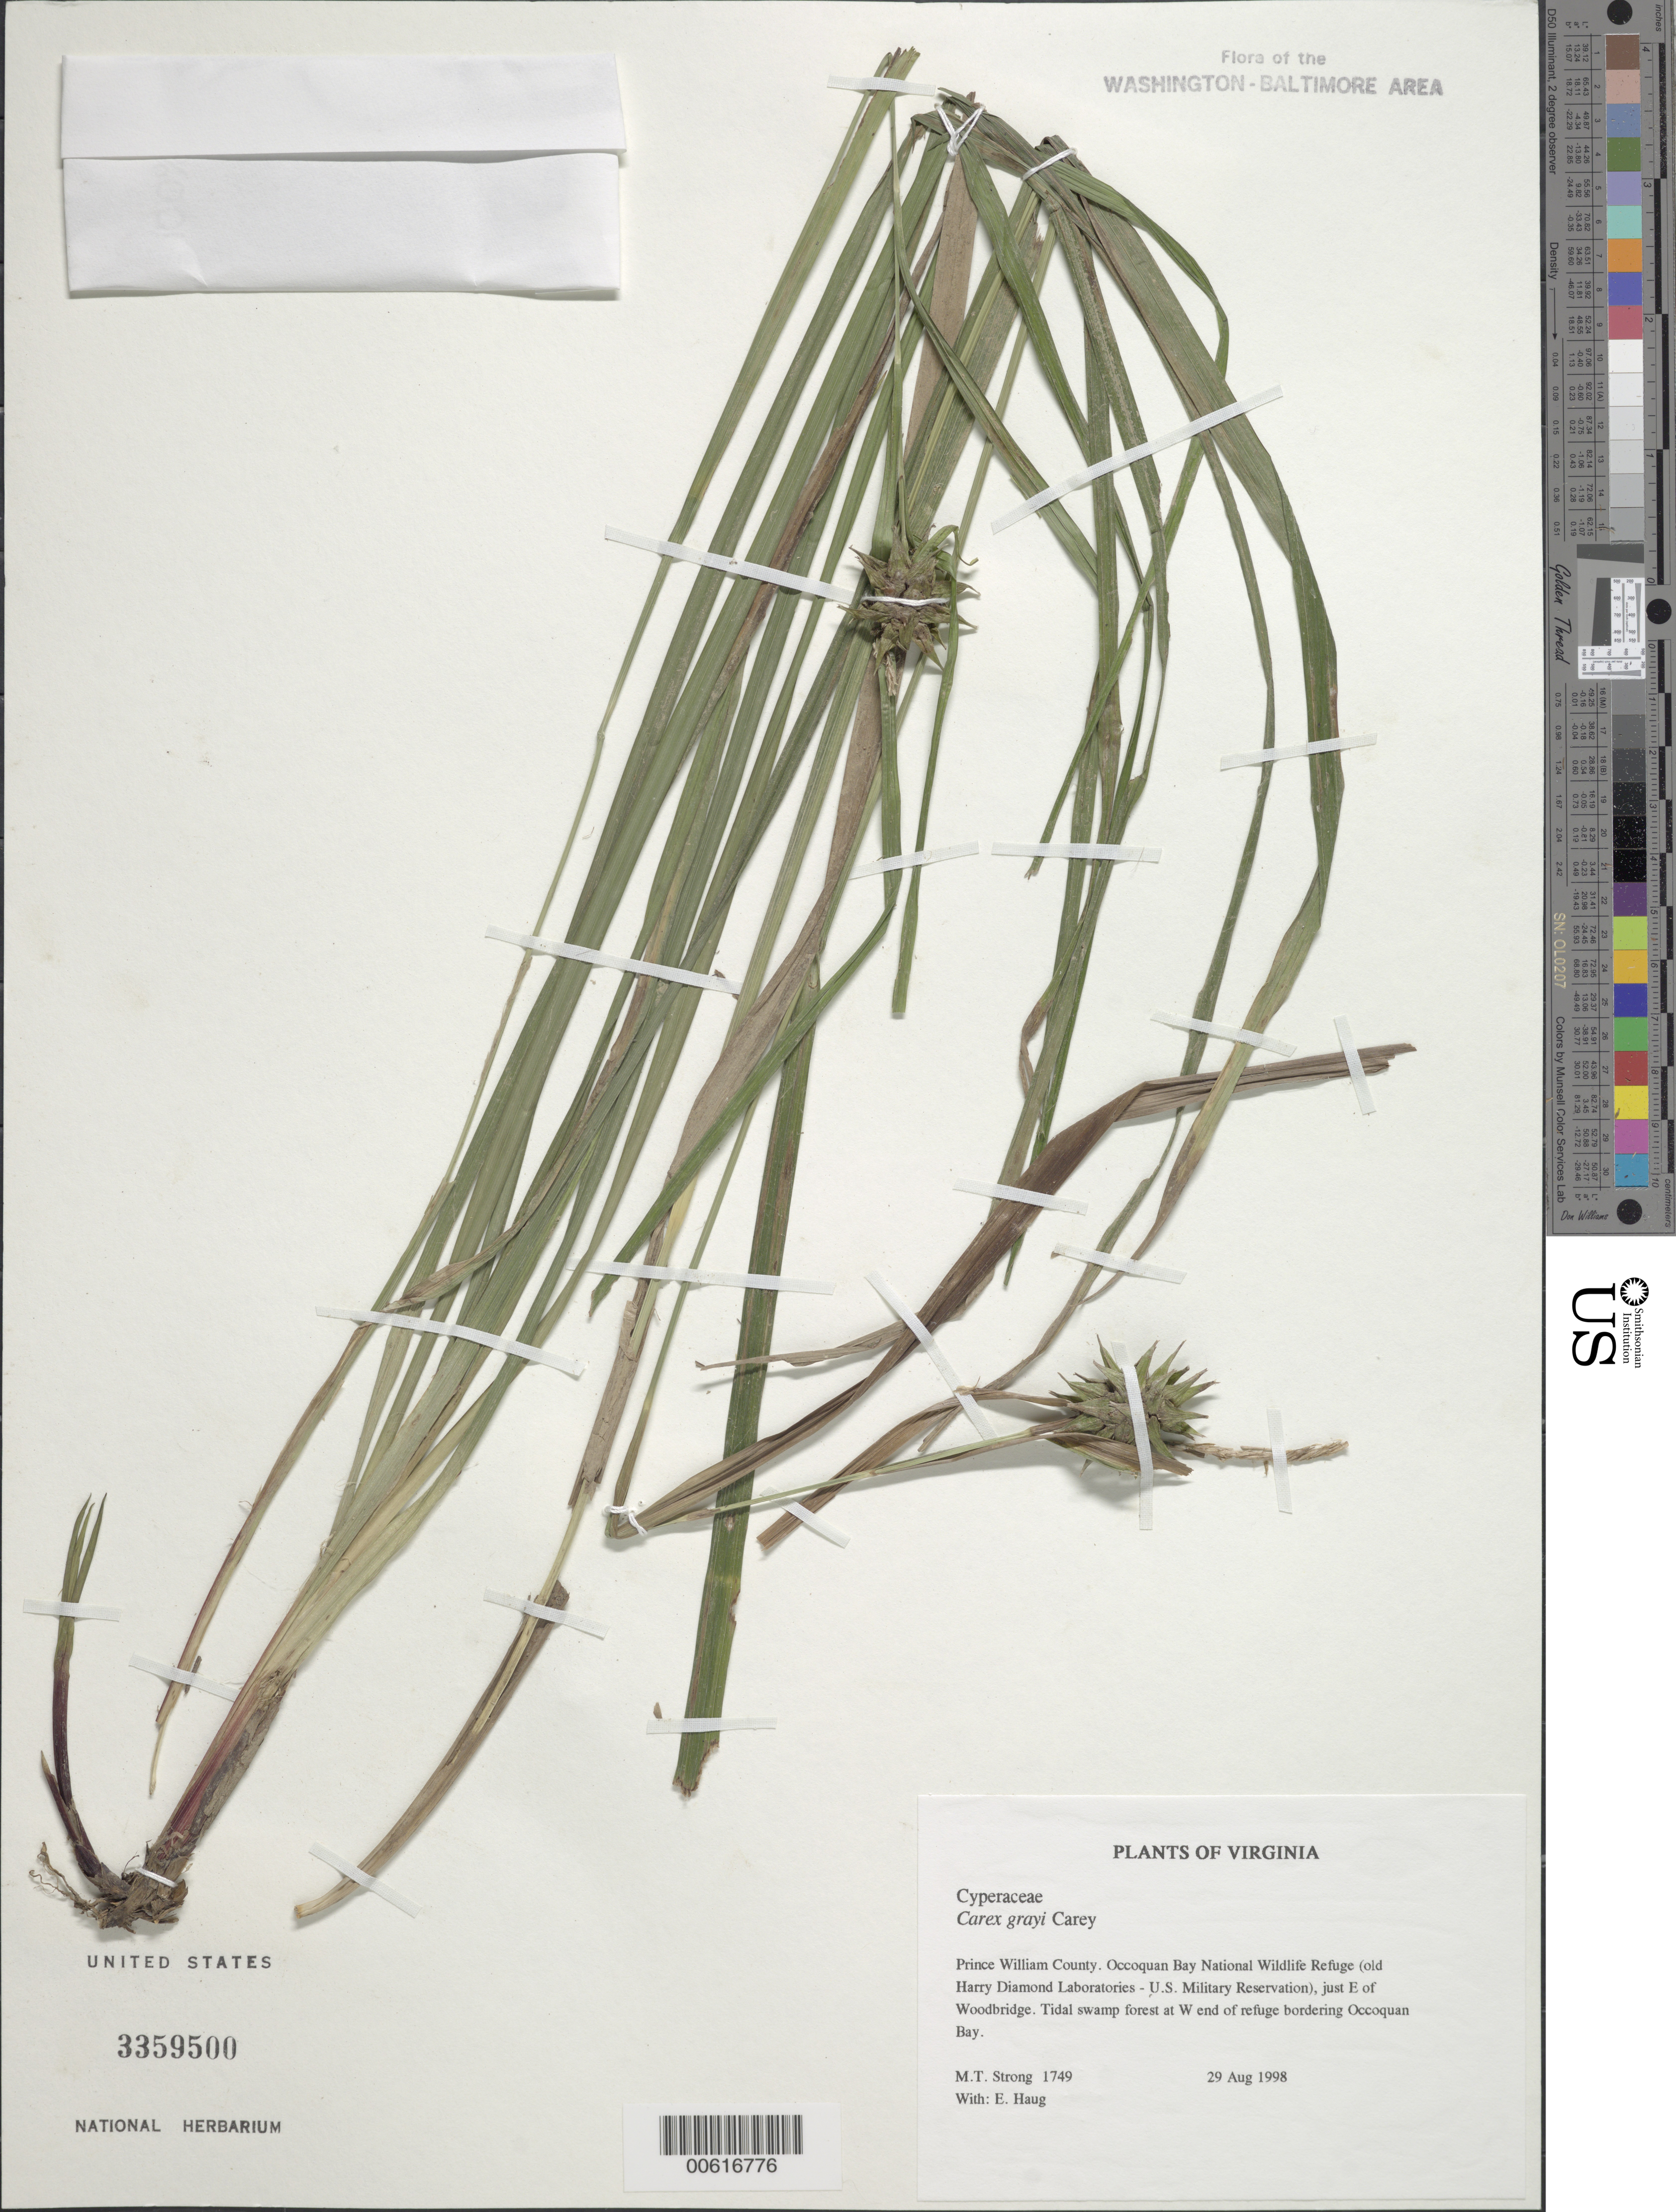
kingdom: Plantae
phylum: Tracheophyta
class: Liliopsida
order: Poales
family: Cyperaceae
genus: Carex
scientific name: Carex grayi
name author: J. Carey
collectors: M. T. Strong & E. Haug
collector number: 1749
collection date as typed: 29 Aug 1998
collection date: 1998-08-29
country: United States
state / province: Virginia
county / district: Prince William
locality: Occoquan Bay National Wildlife Refuge (old Harry Diamond Laboratories - U.S. Military Reservation), just E of Woodbridge.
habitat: Tidal swamp forest at W end of refuge bordering Occoquan Bay.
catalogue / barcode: US 3359500